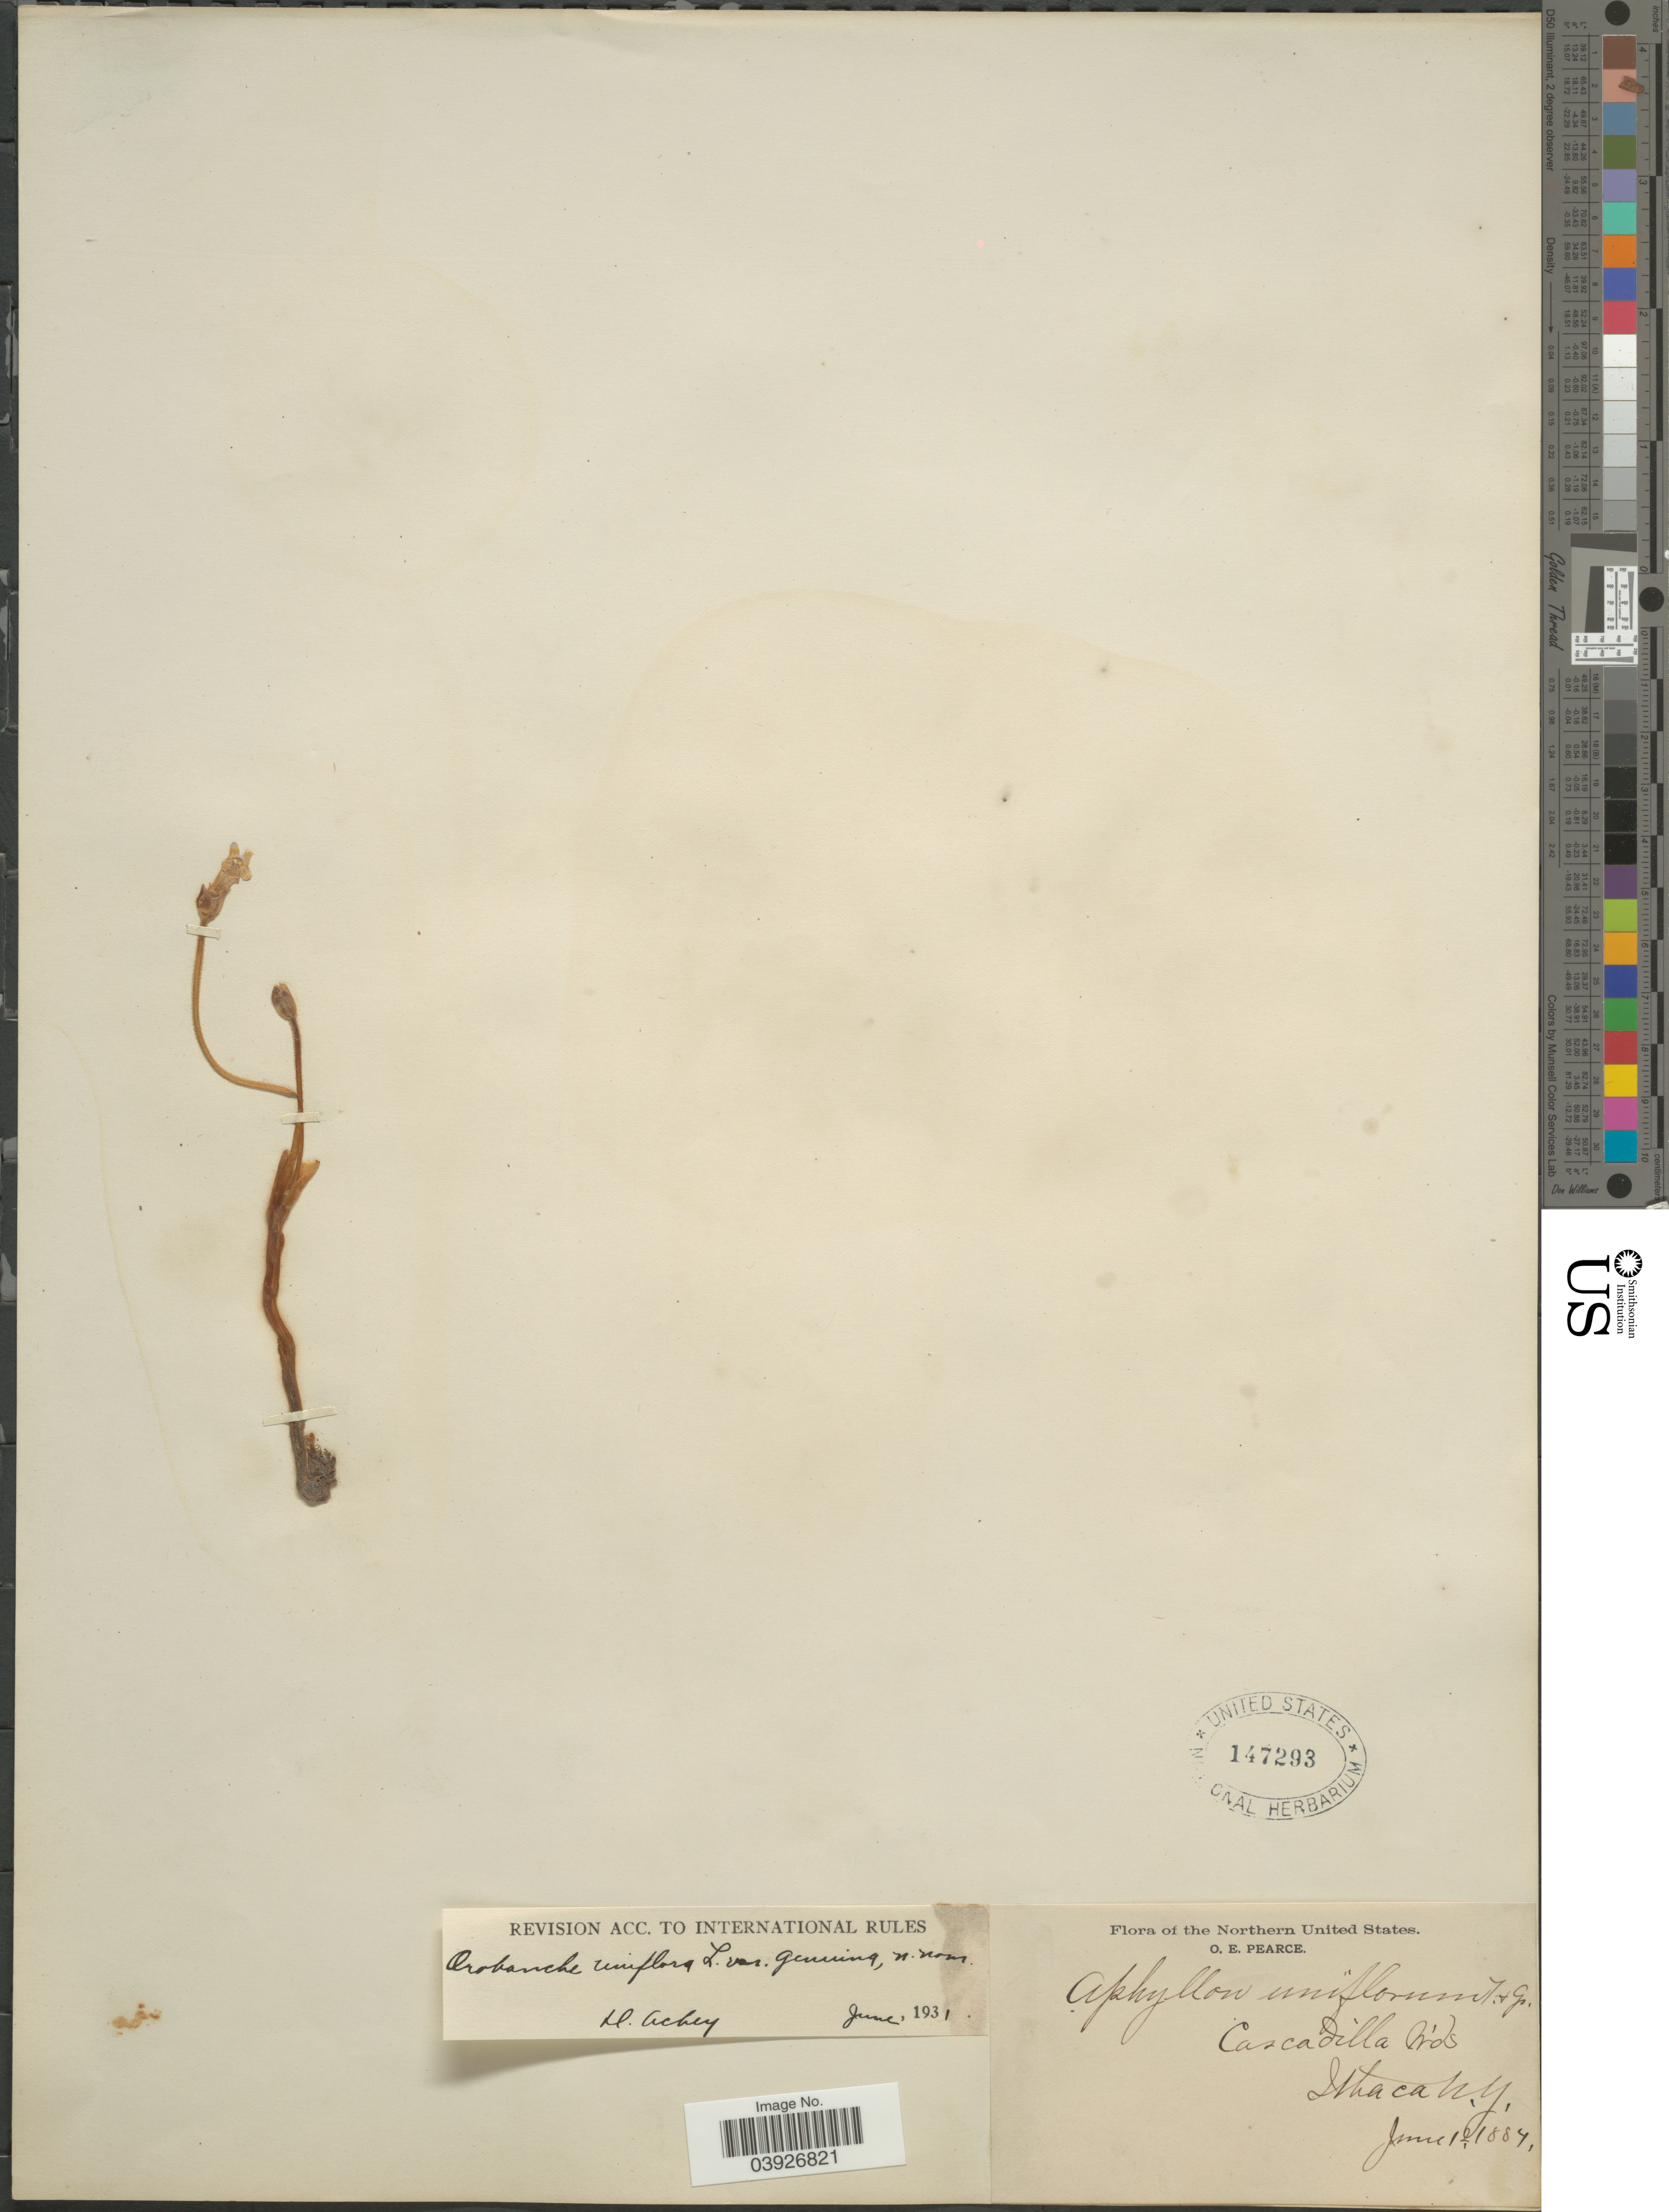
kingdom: Plantae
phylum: Tracheophyta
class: Magnoliopsida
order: Lamiales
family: Orobanchaceae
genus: Aphyllon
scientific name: Aphyllon uniflorum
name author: A. Gray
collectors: O. E. Pearce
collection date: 1884-06-12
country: United States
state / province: New York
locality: The Northern United States. Ithaca.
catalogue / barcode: US 147293